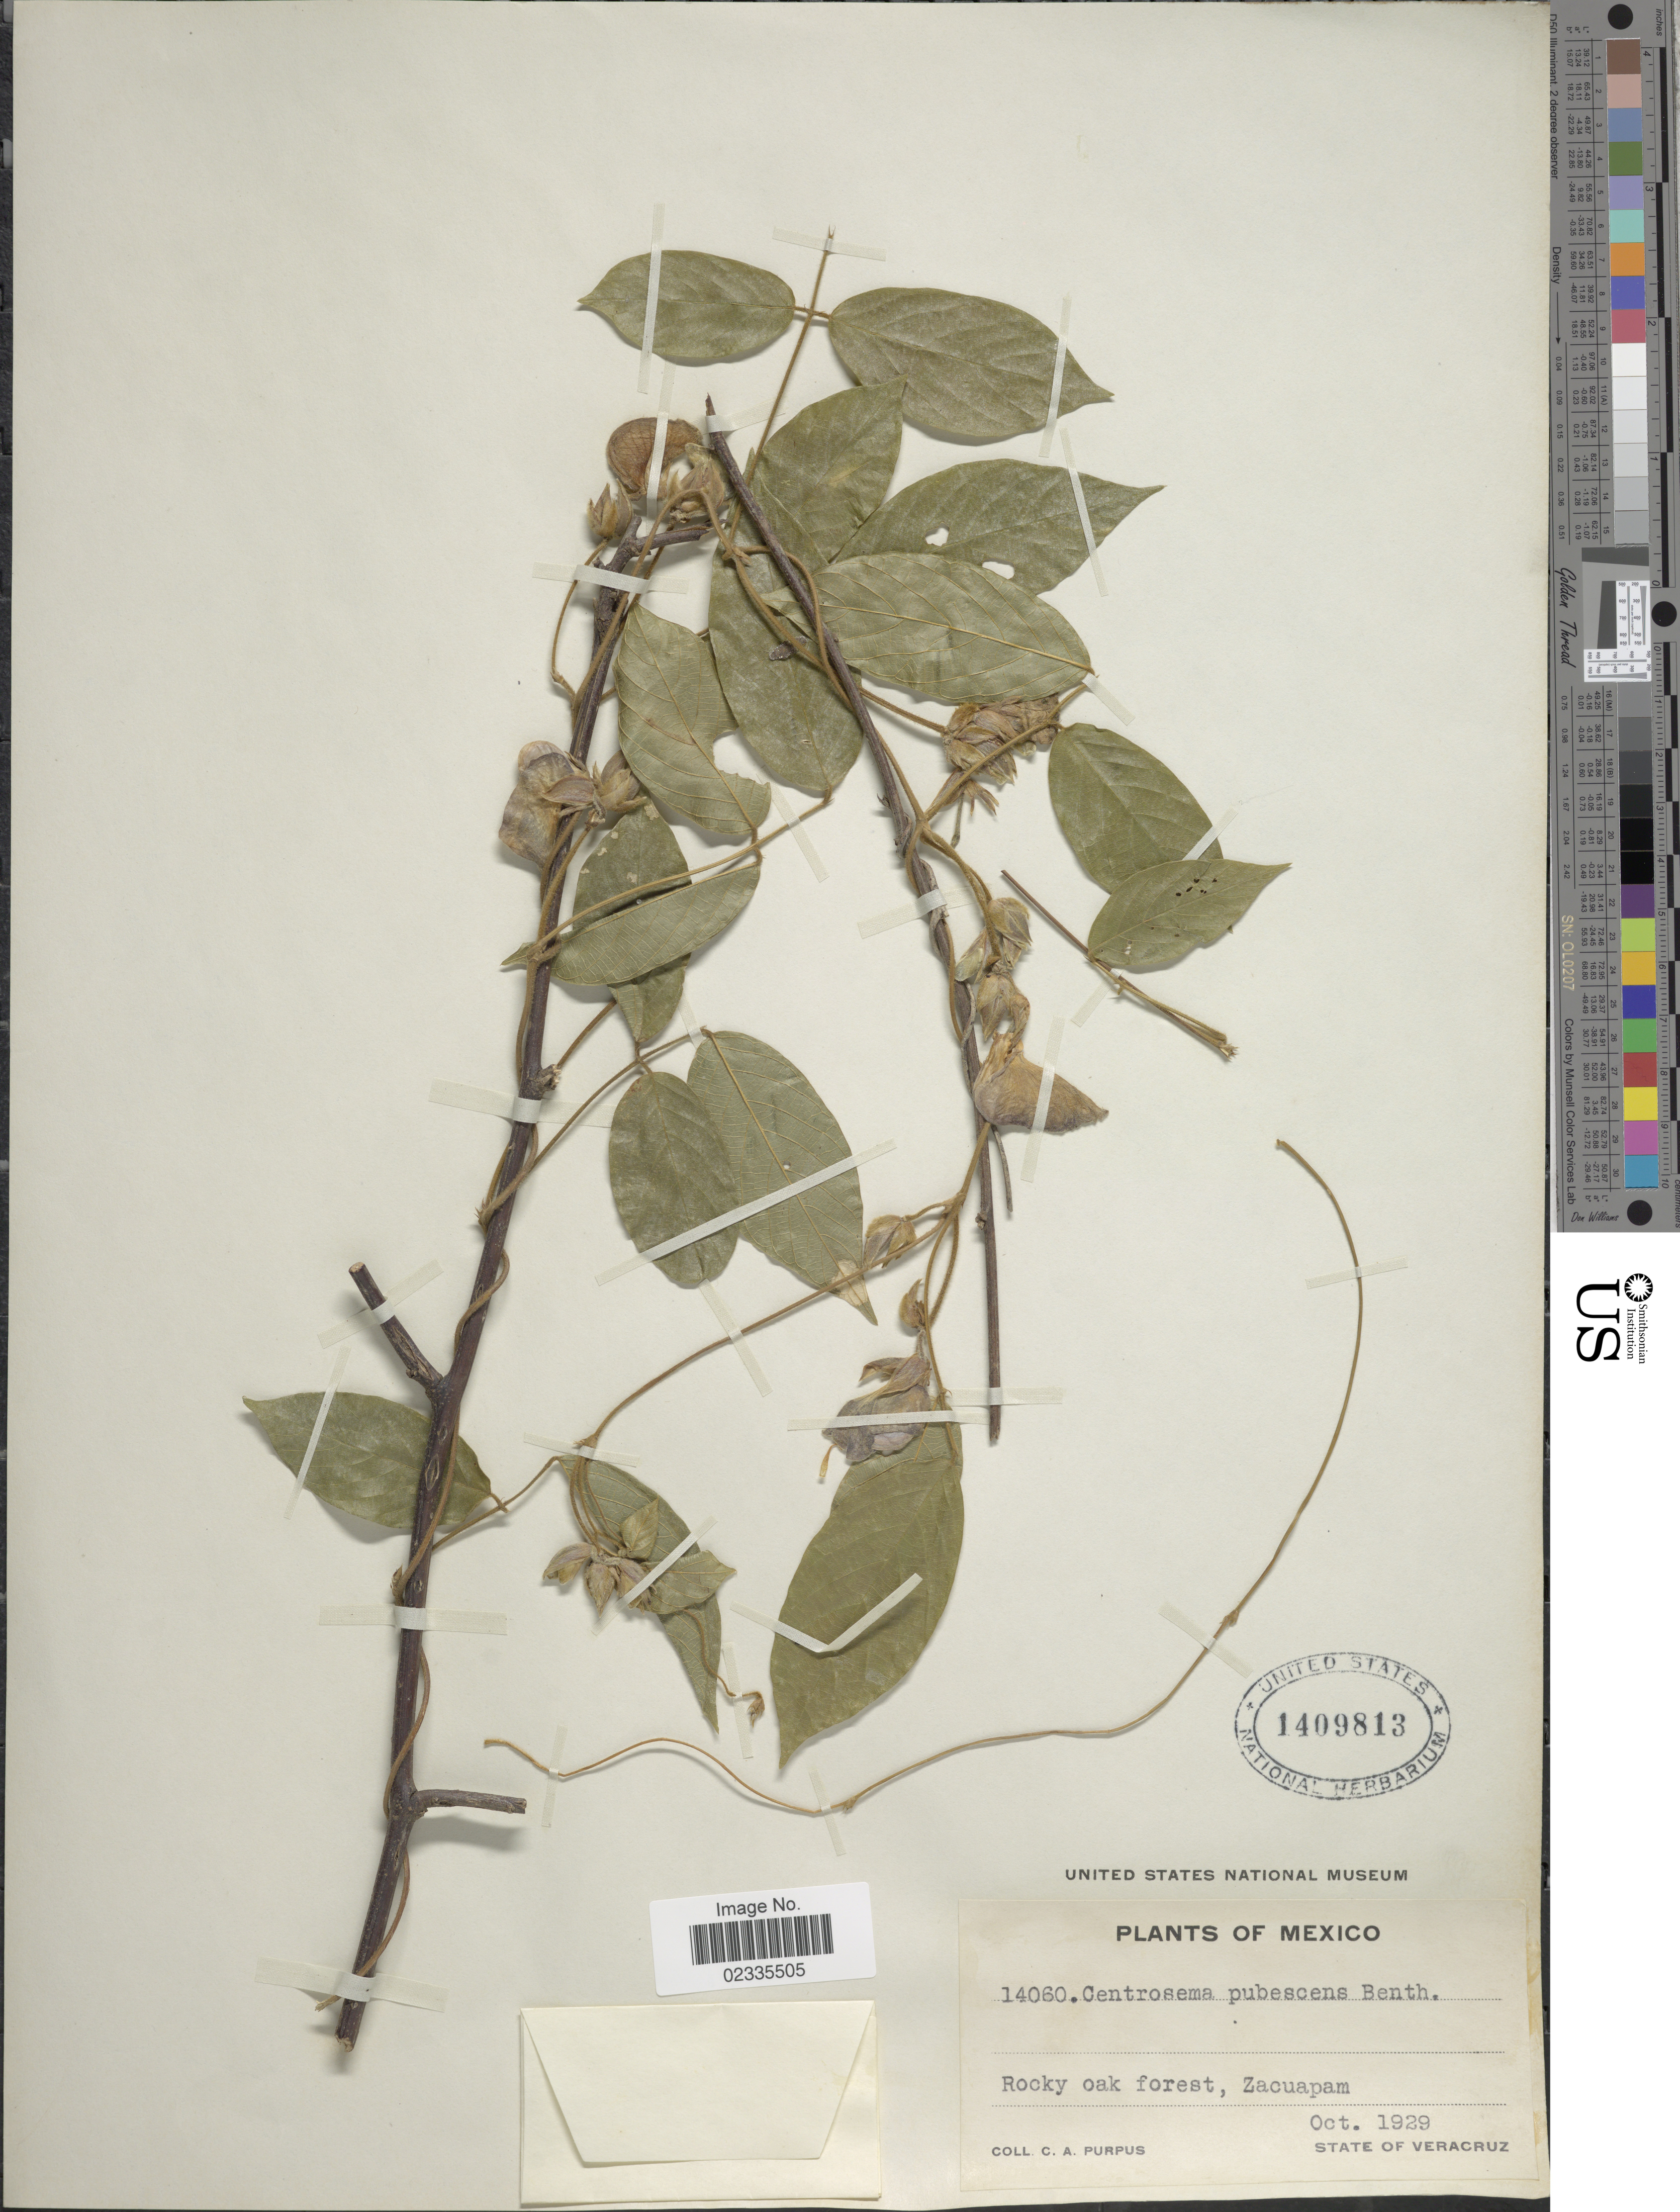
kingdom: Plantae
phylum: Tracheophyta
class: Magnoliopsida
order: Fabales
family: Fabaceae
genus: Centrosema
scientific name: Centrosema pubescens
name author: Benth.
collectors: C. A. Purpus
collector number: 14060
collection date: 1929-10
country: Mexico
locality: Zacuapam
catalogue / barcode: US 1409813